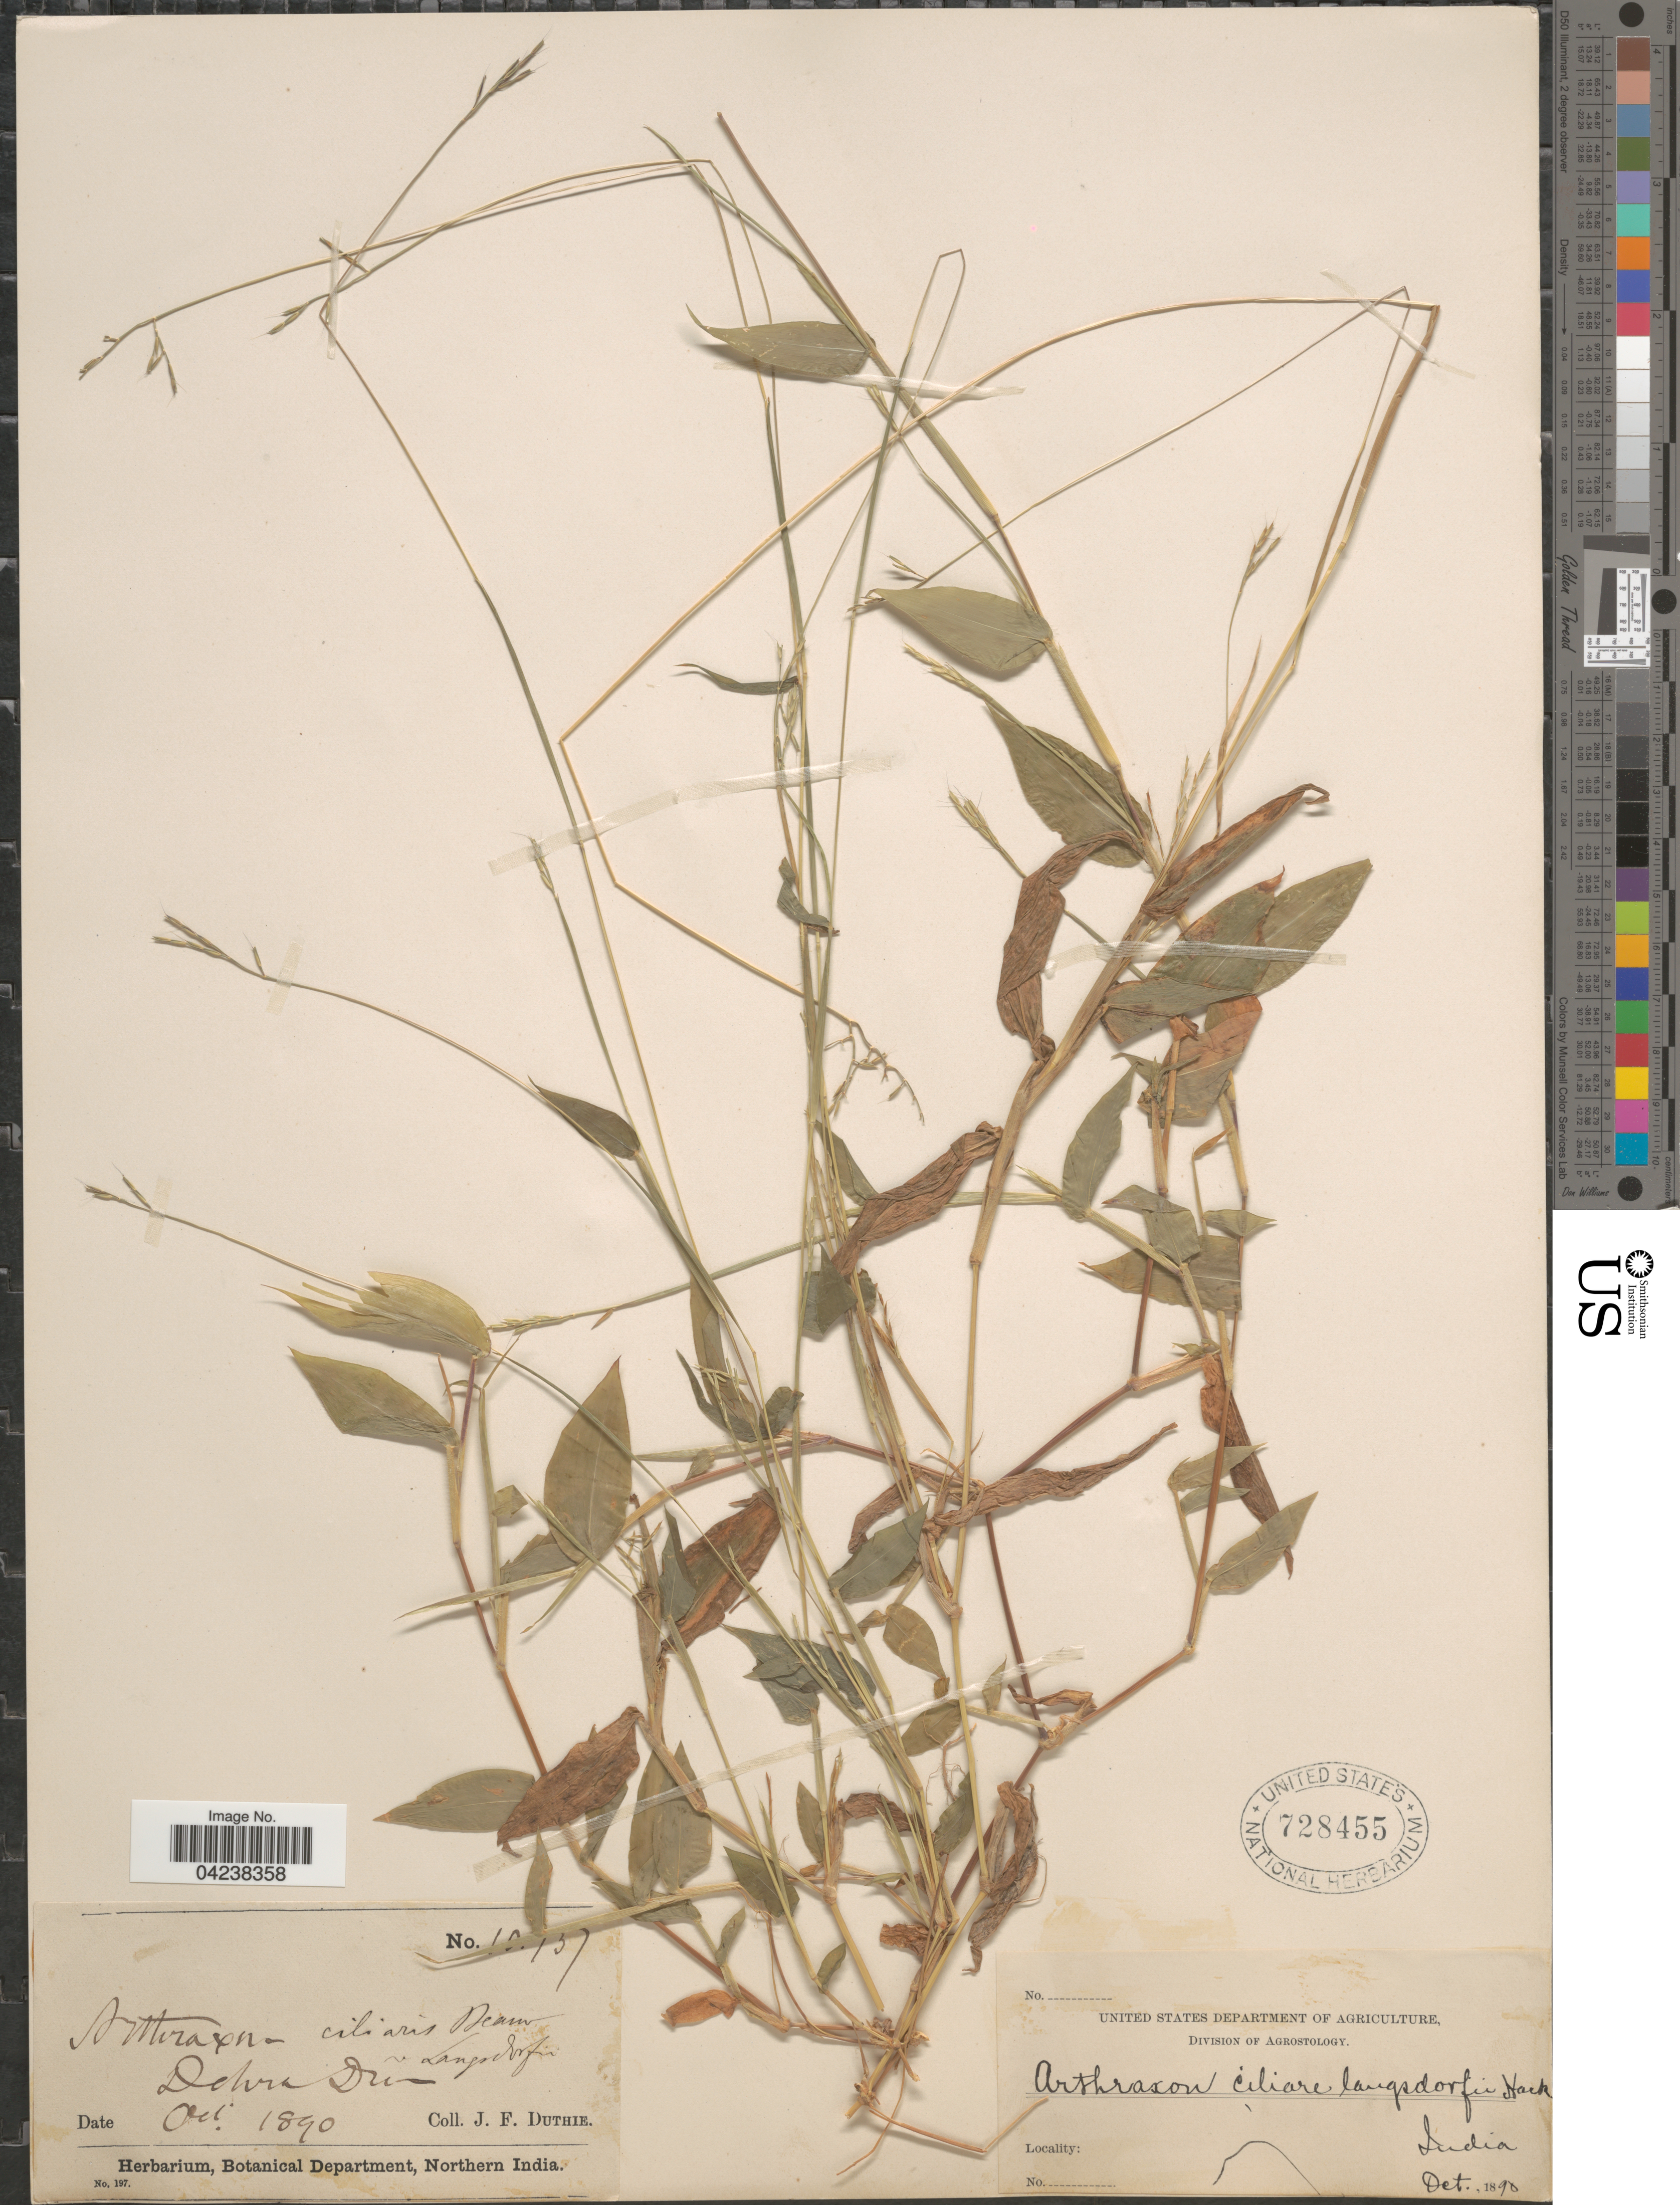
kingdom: Plantae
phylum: Tracheophyta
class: Liliopsida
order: Poales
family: Poaceae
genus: Arthraxon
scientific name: Arthraxon hispidus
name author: (Thunb.) Makino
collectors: J. F. Duthie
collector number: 1!137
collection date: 1890-10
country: India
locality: Dehra Dun.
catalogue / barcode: US 728455